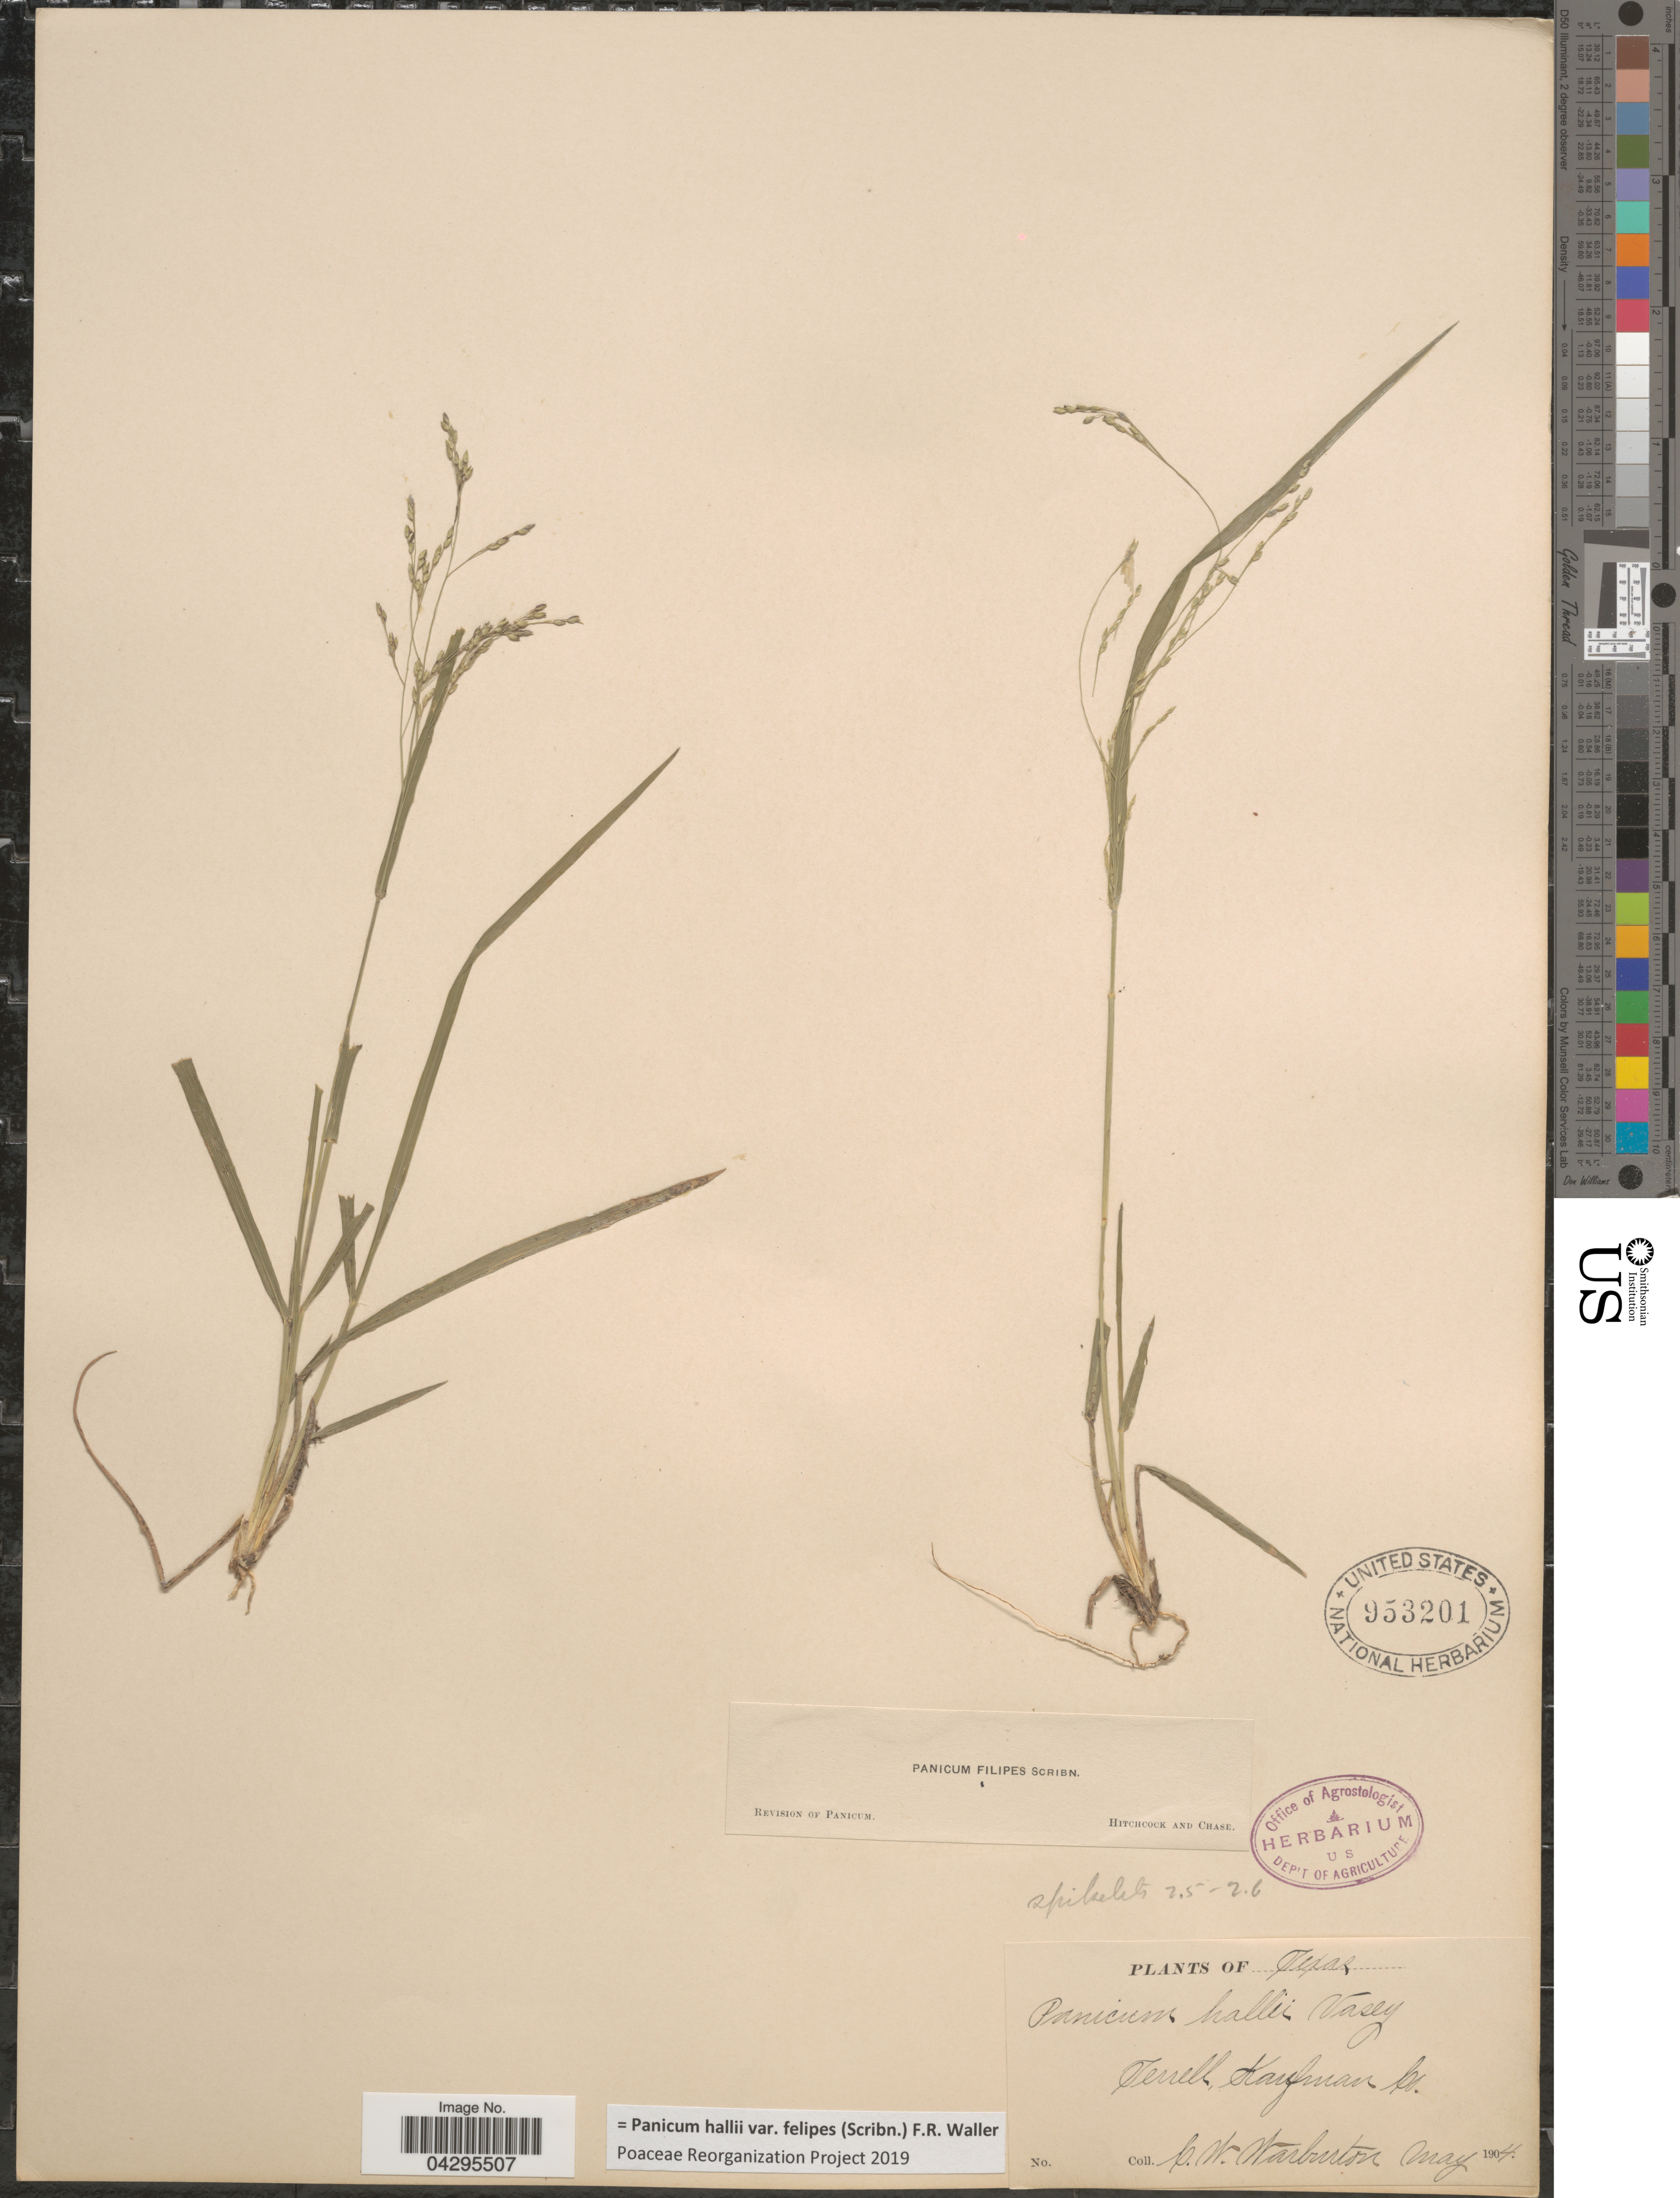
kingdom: Plantae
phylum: Tracheophyta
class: Liliopsida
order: Poales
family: Poaceae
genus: Panicum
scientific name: Panicum hallii var. felipes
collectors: C. Warburton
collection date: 1904-05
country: United States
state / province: Texas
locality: Terrell, Kaufman Co.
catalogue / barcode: US 953201